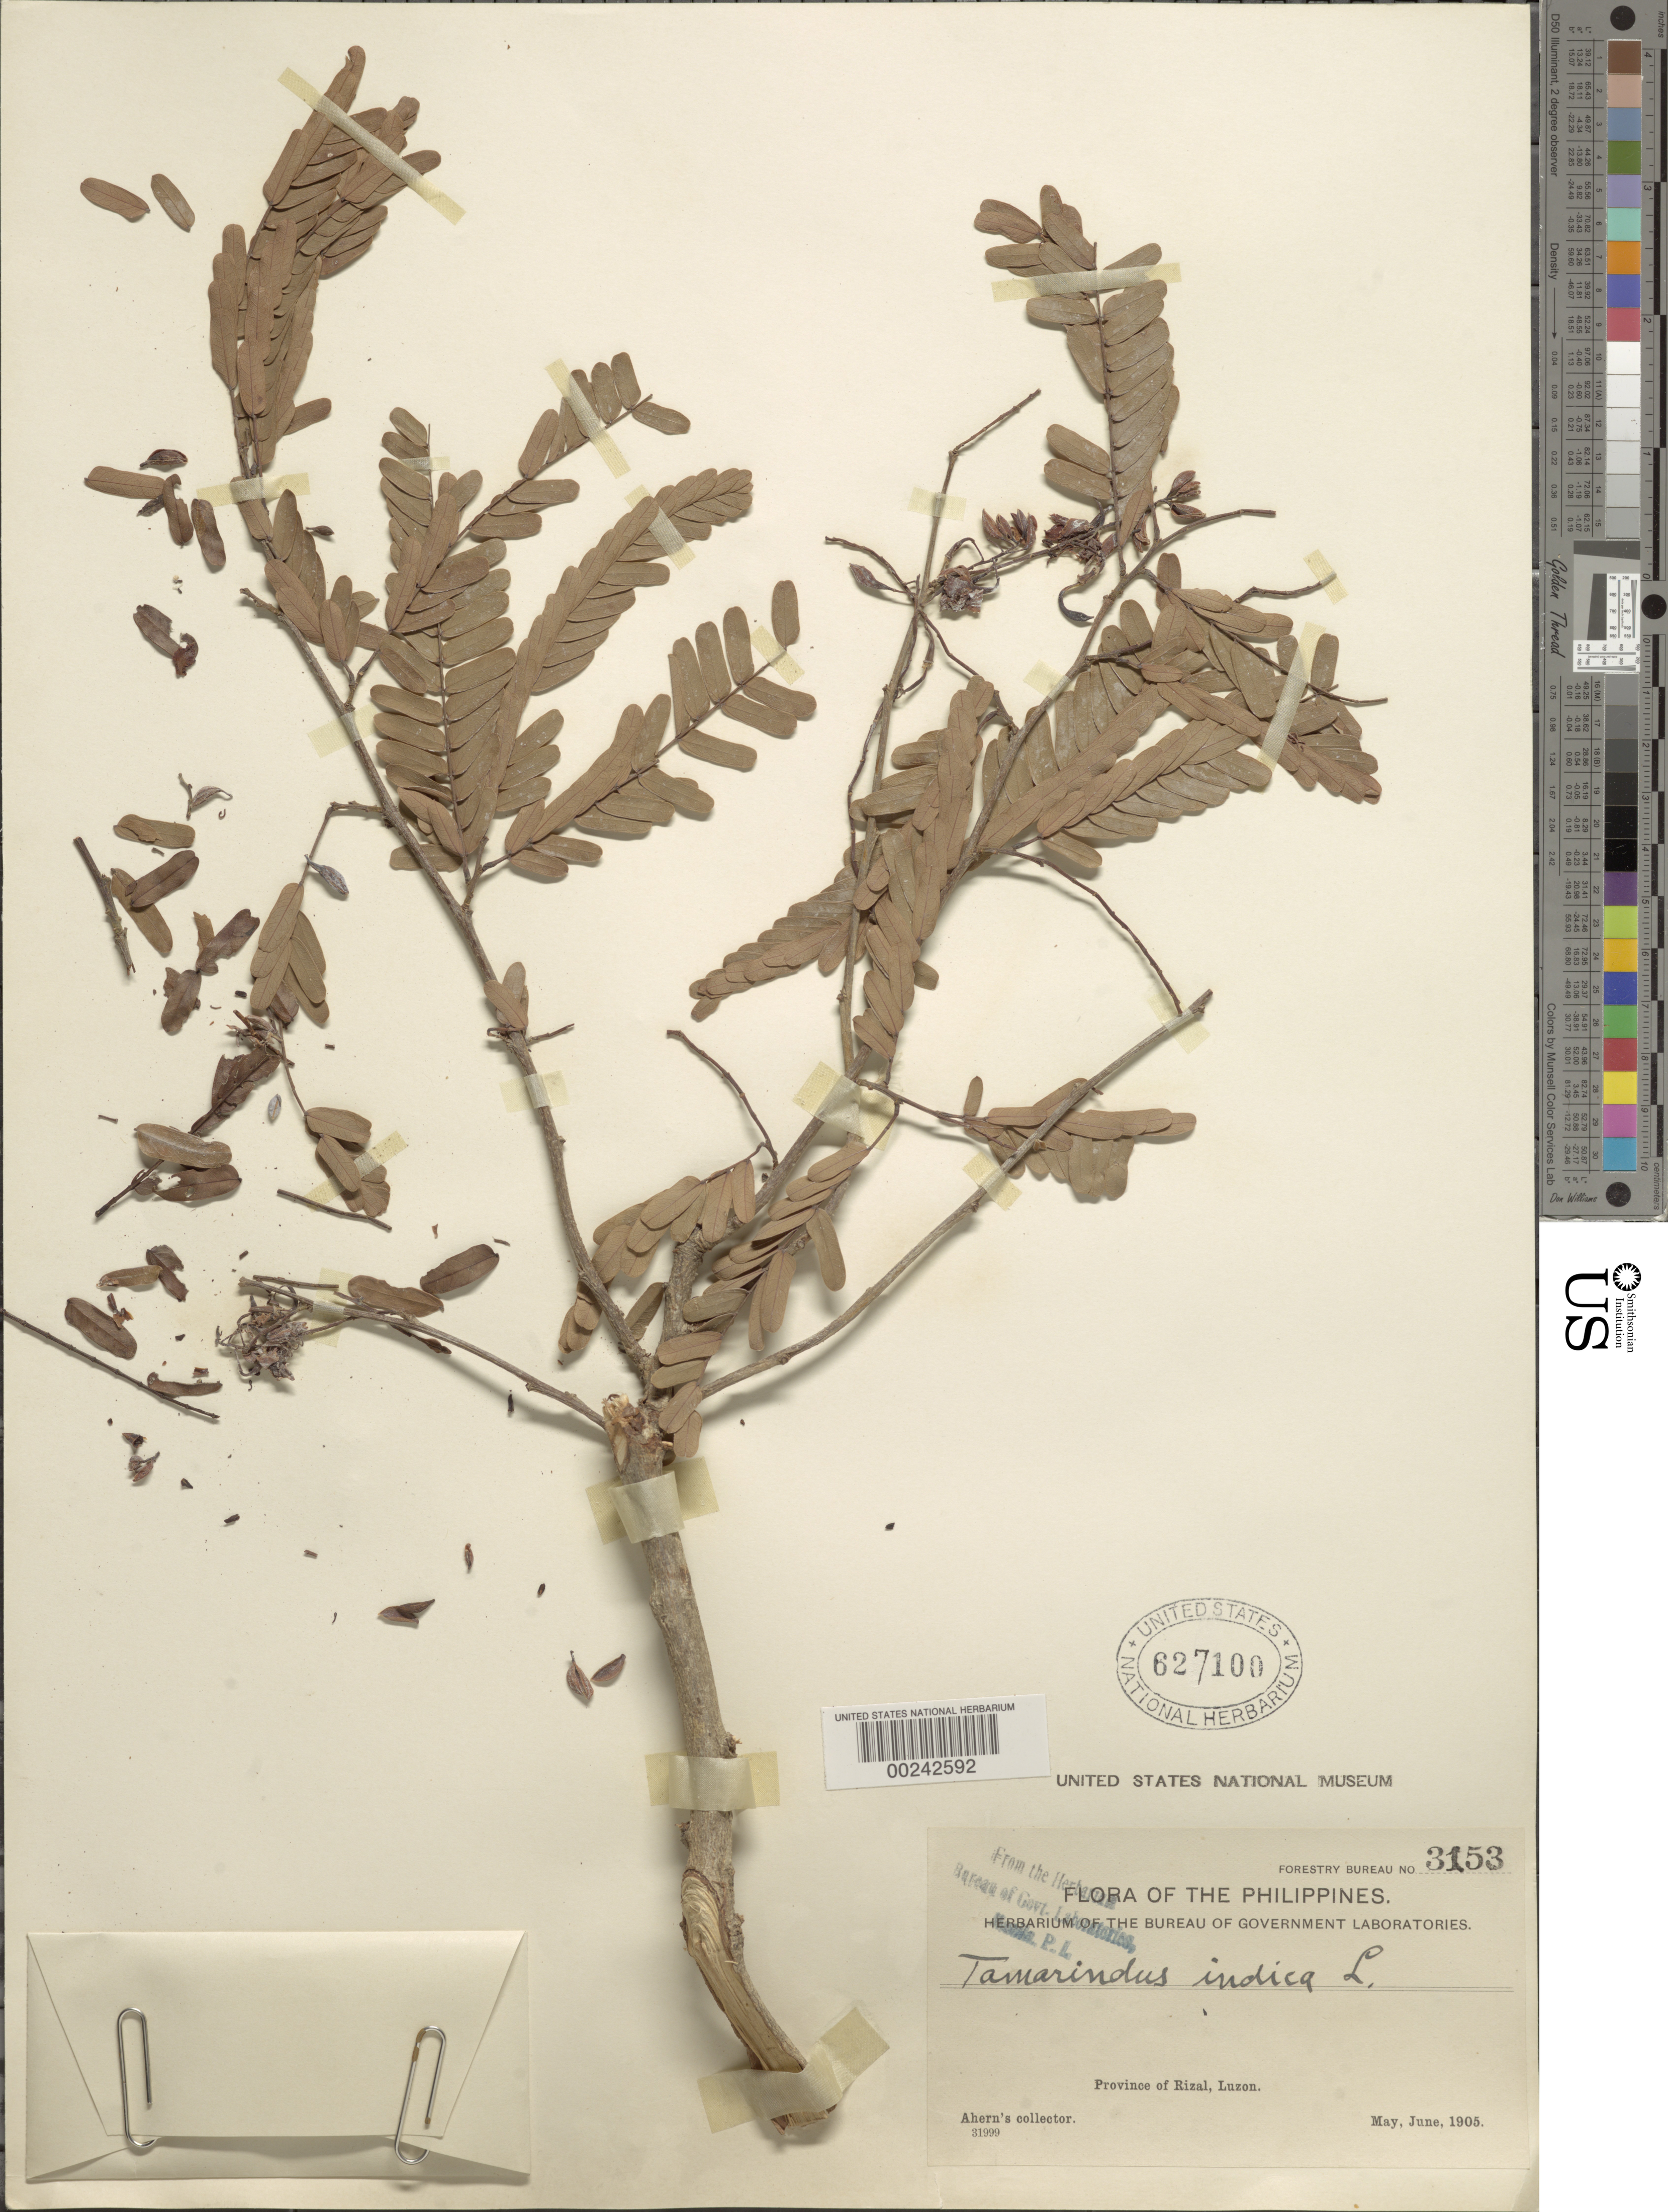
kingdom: Plantae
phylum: Tracheophyta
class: Magnoliopsida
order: Fabales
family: Fabaceae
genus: Tamarindus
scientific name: Tamarindus indica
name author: L.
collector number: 3153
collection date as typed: May 1905 and -- Jun 1905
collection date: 1905-05,1905-06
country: Philippines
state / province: Calabarzon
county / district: Rizal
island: Luzon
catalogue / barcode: US 627100